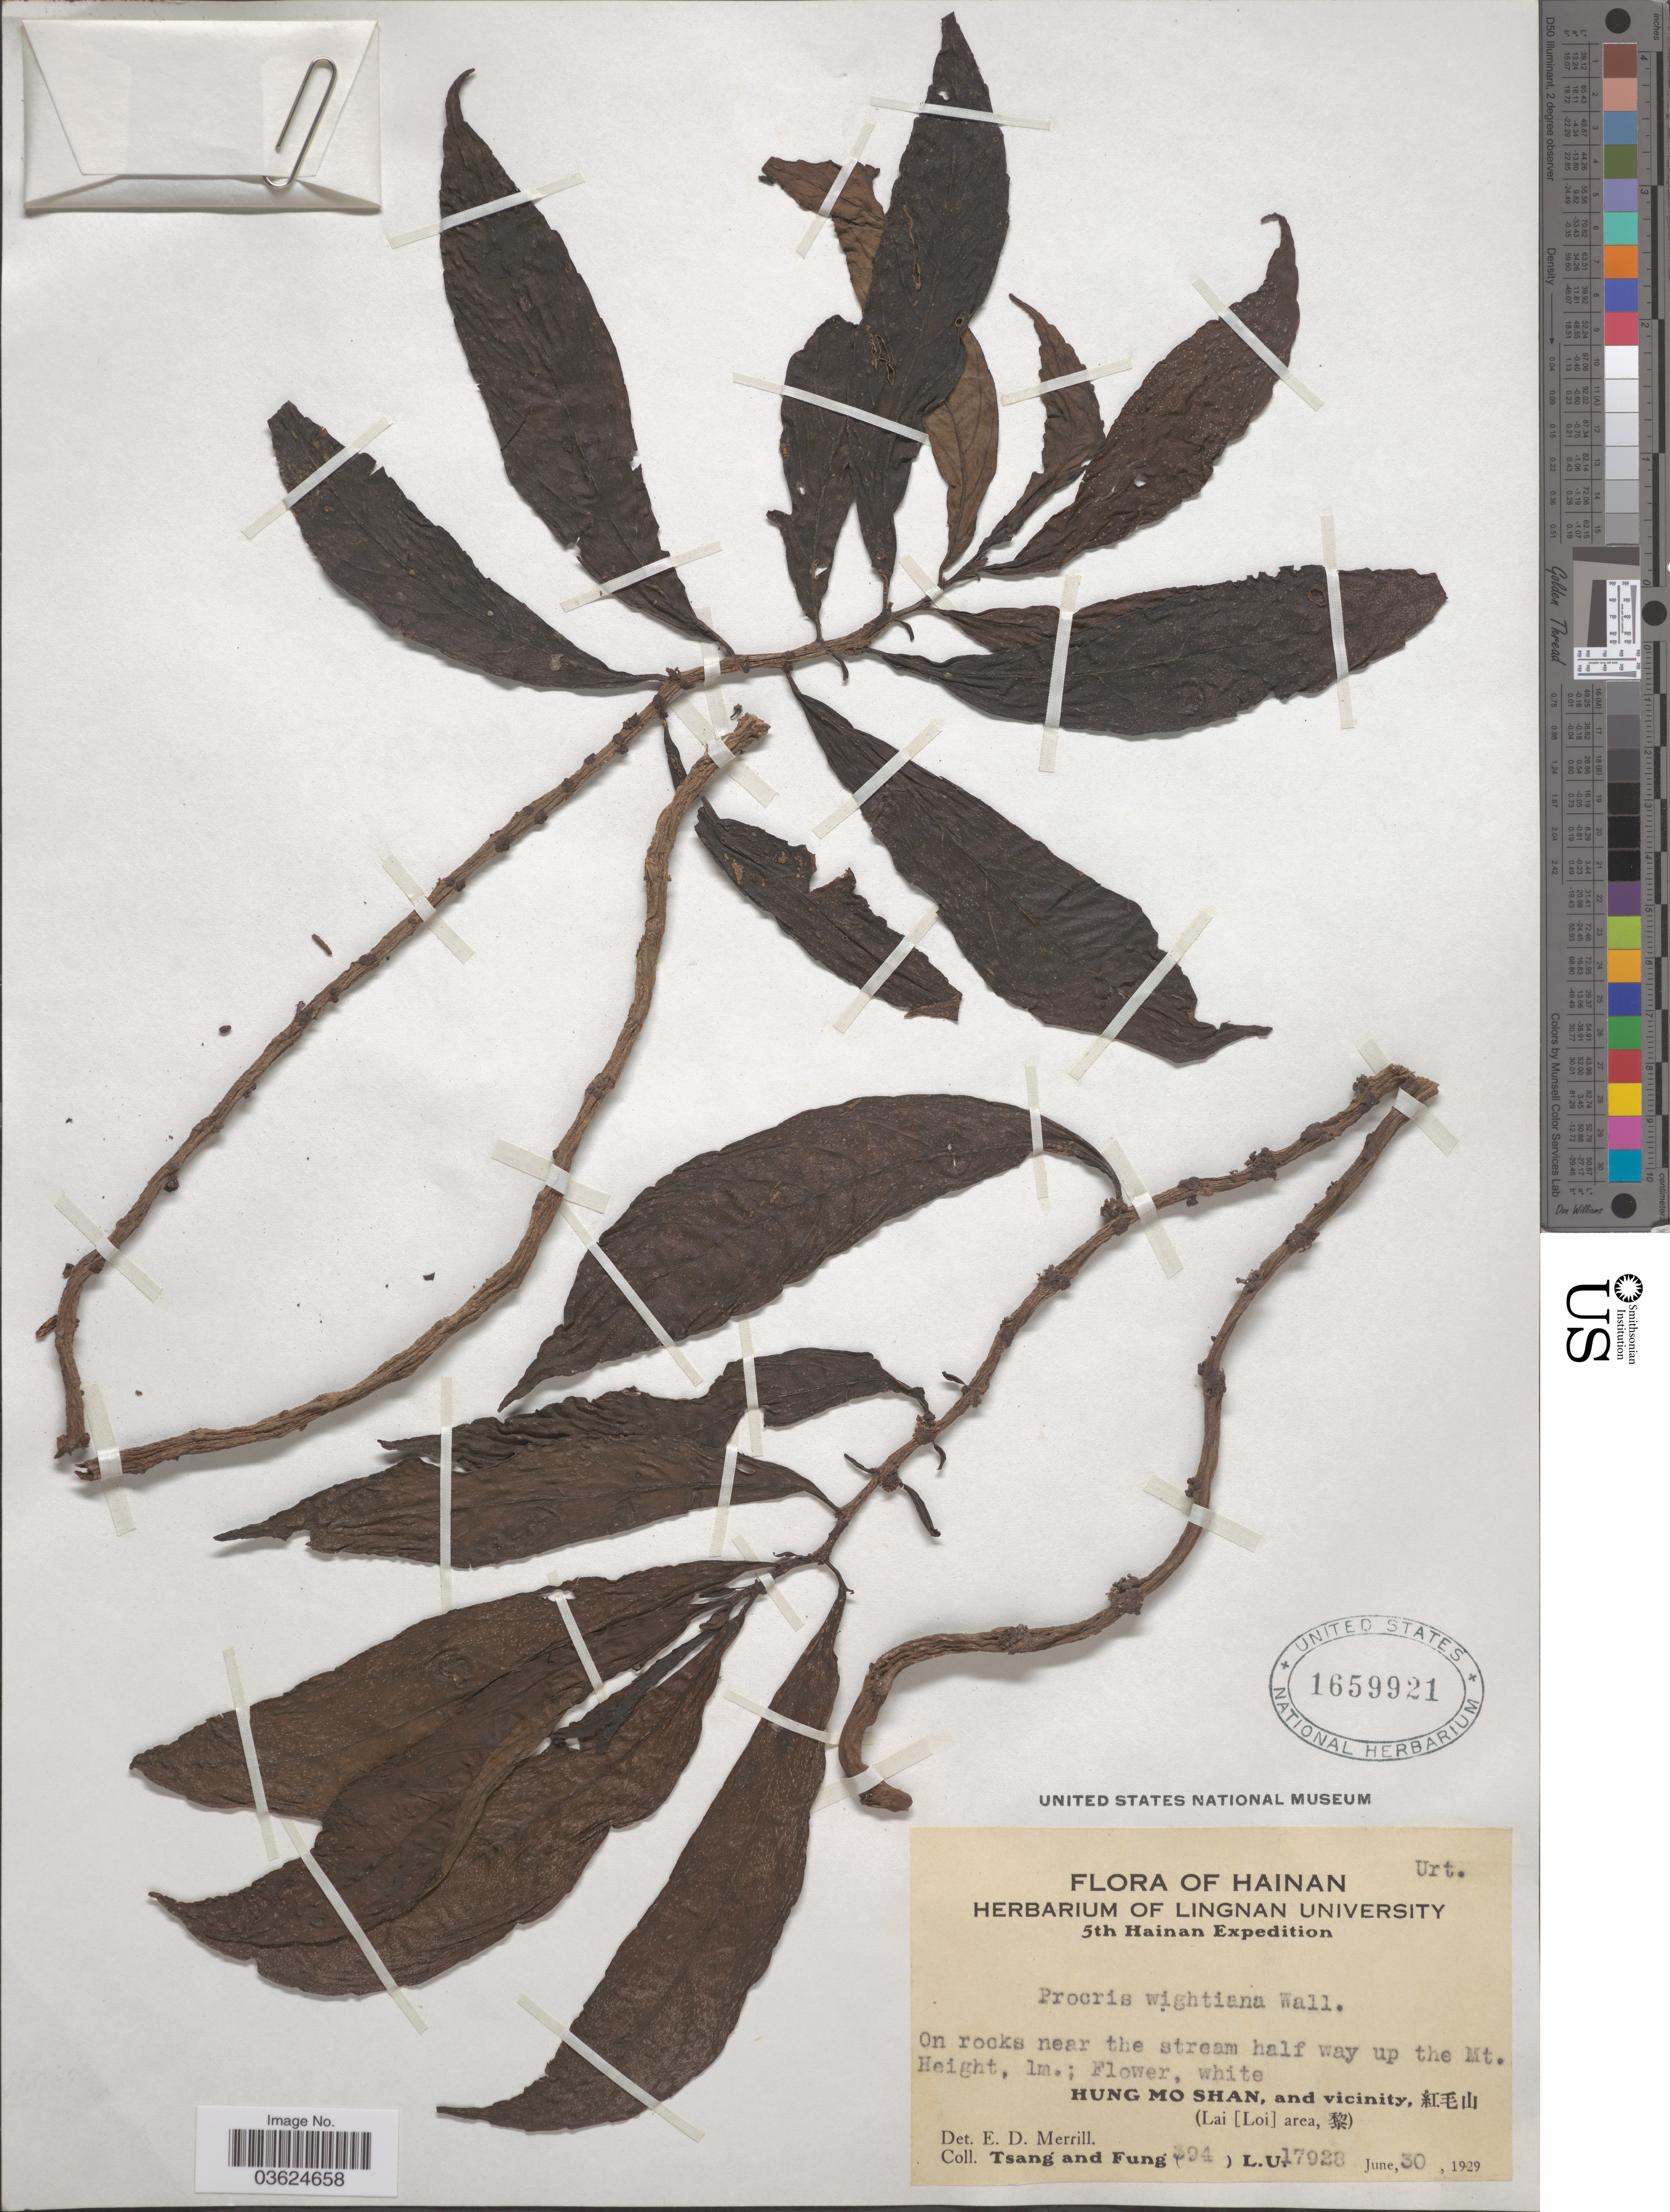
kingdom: Plantae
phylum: Tracheophyta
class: Magnoliopsida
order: Rosales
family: Urticaceae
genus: Procris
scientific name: Procris wightiana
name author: Wall. ex Wedd.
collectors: -. T'sang & Fung, --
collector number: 394L.U.17928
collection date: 1929-06-30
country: China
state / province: Hainan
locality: Hung Mo Shan, and vicinity, X. (Lai [Loi] area, X).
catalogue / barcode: US 1659921